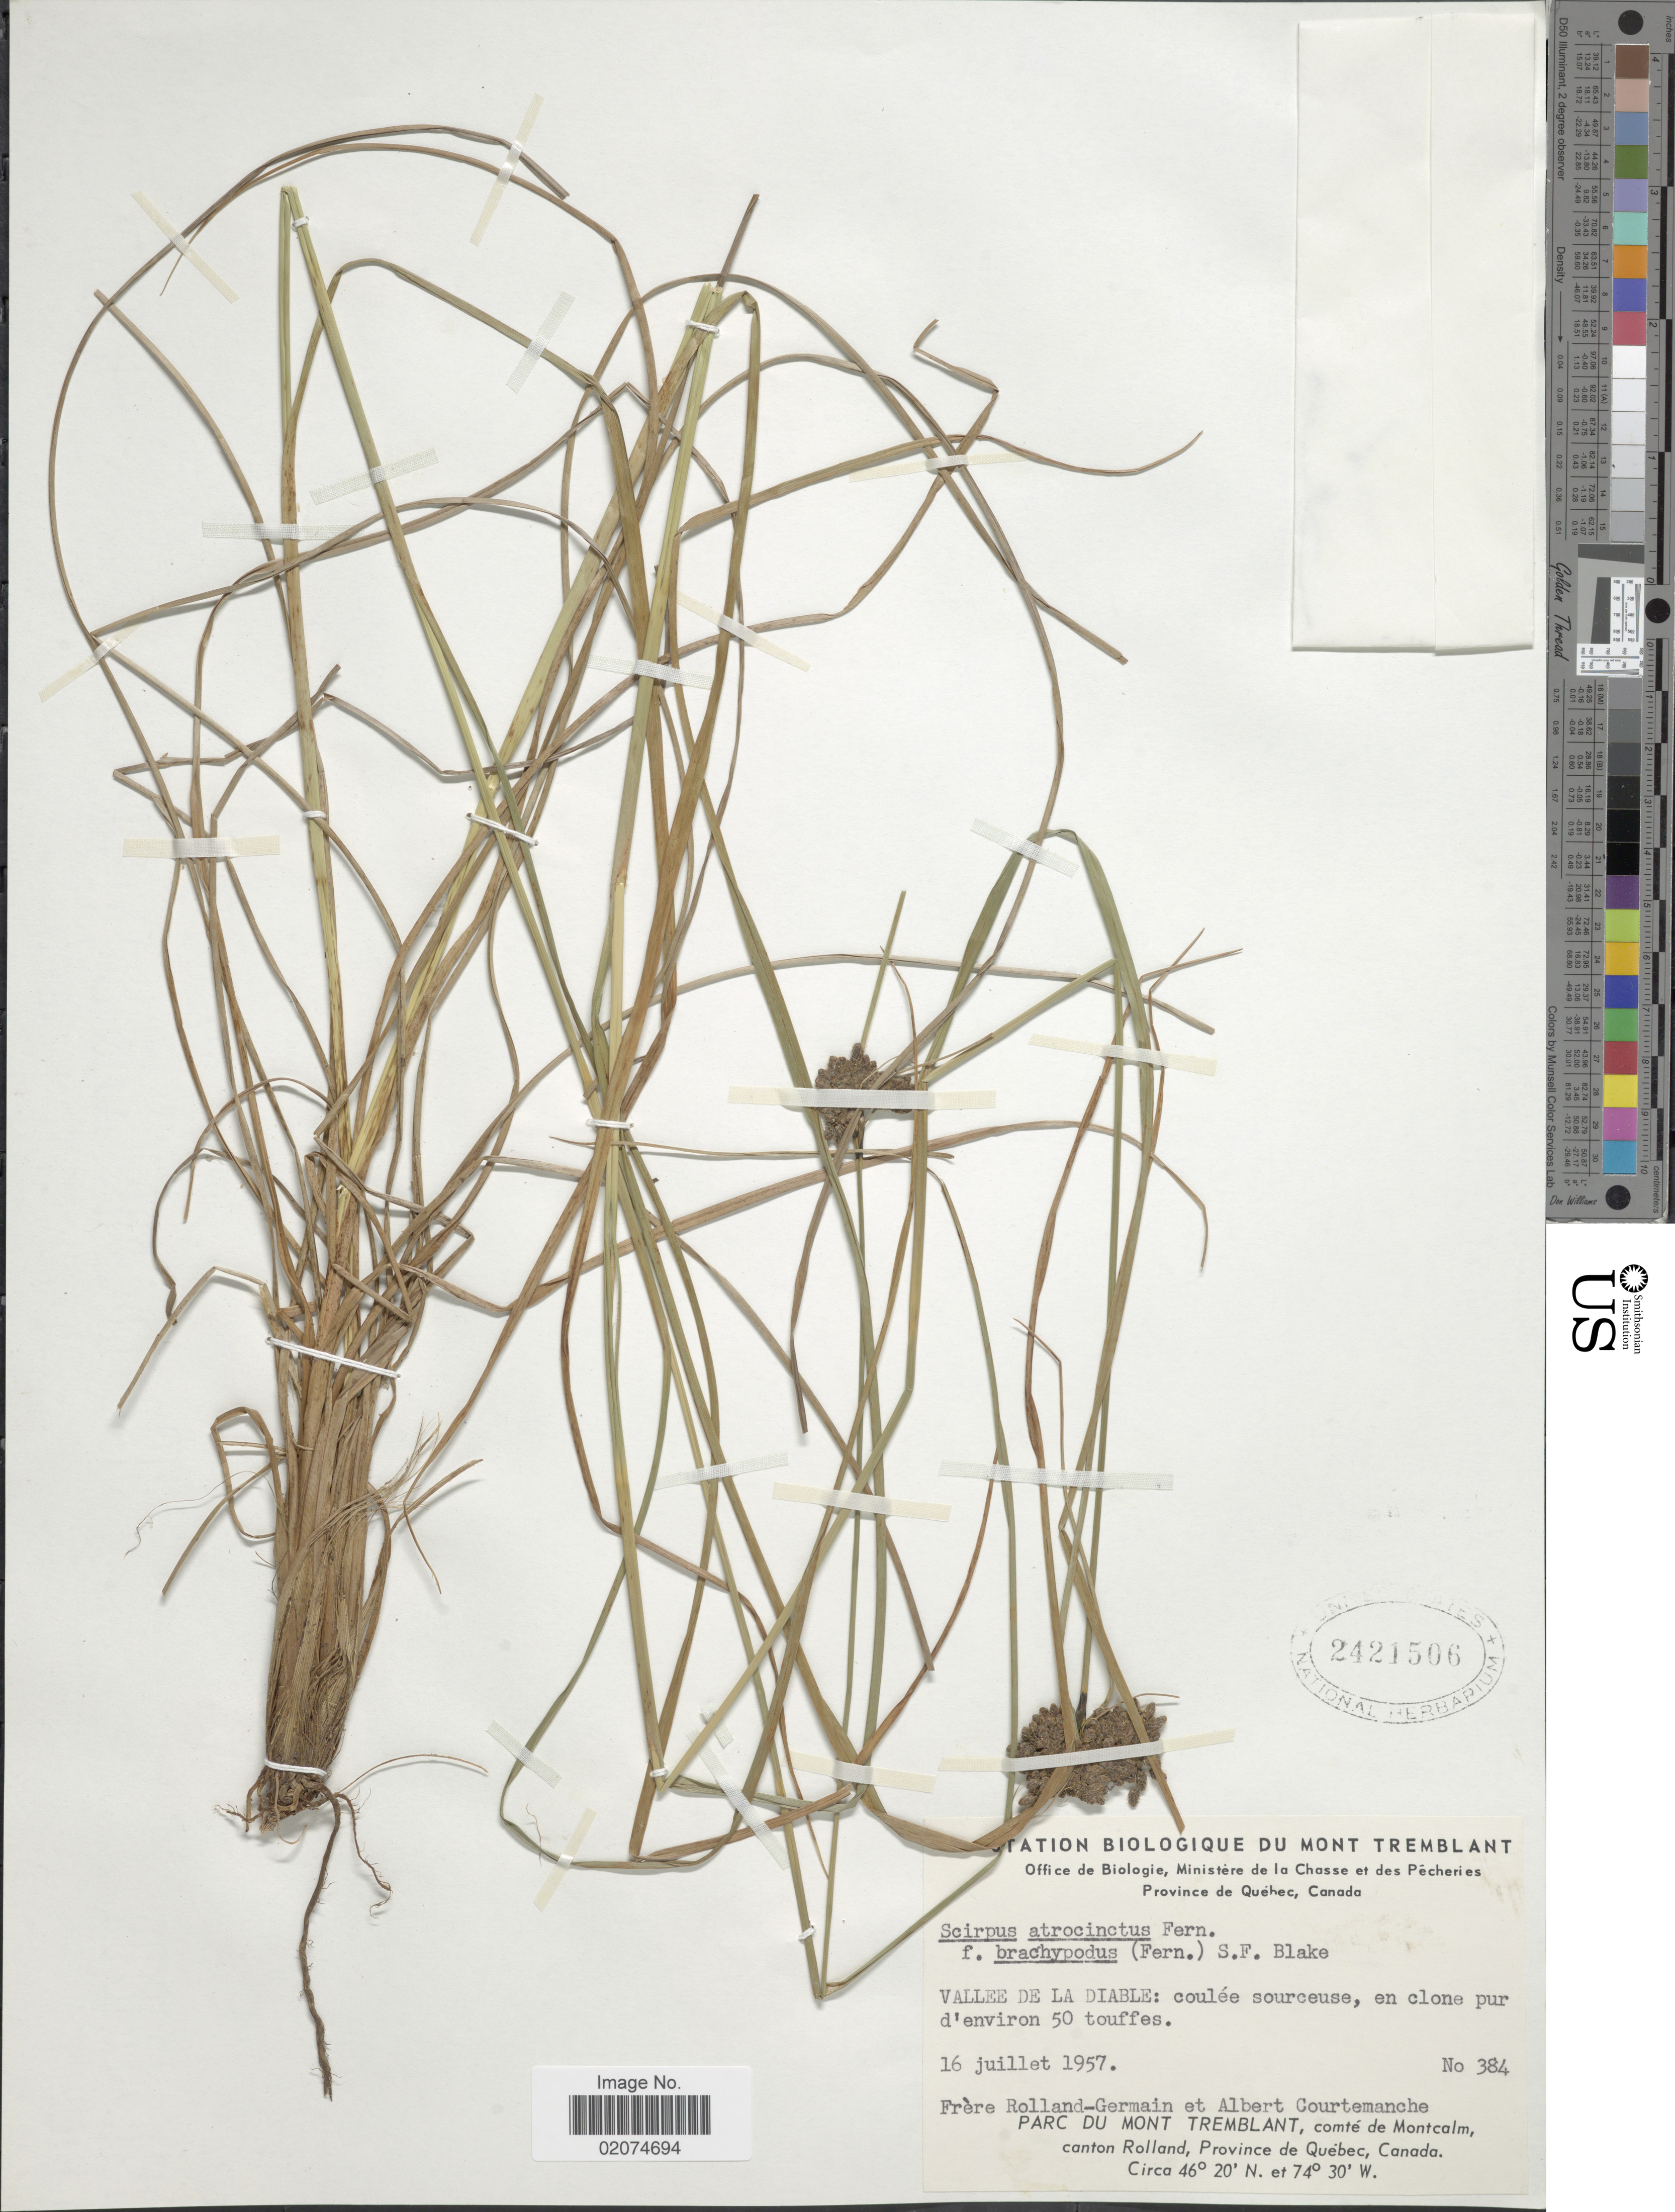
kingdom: Plantae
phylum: Tracheophyta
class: Liliopsida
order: Poales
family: Cyperaceae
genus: Scirpus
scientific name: Scirpus atrocinctus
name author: Fernald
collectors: Rolland-Germain & A. Courtemanche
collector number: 384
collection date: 1957-07-16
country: Canada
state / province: Quebec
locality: Province de Quebec, Canada. Vallee de la Diable: coulee sourceuse, en clone pur d'environ 50 touffes. Parc du mont Tremblant, comte de Montcalm [unsure placement]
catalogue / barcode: US 2421506